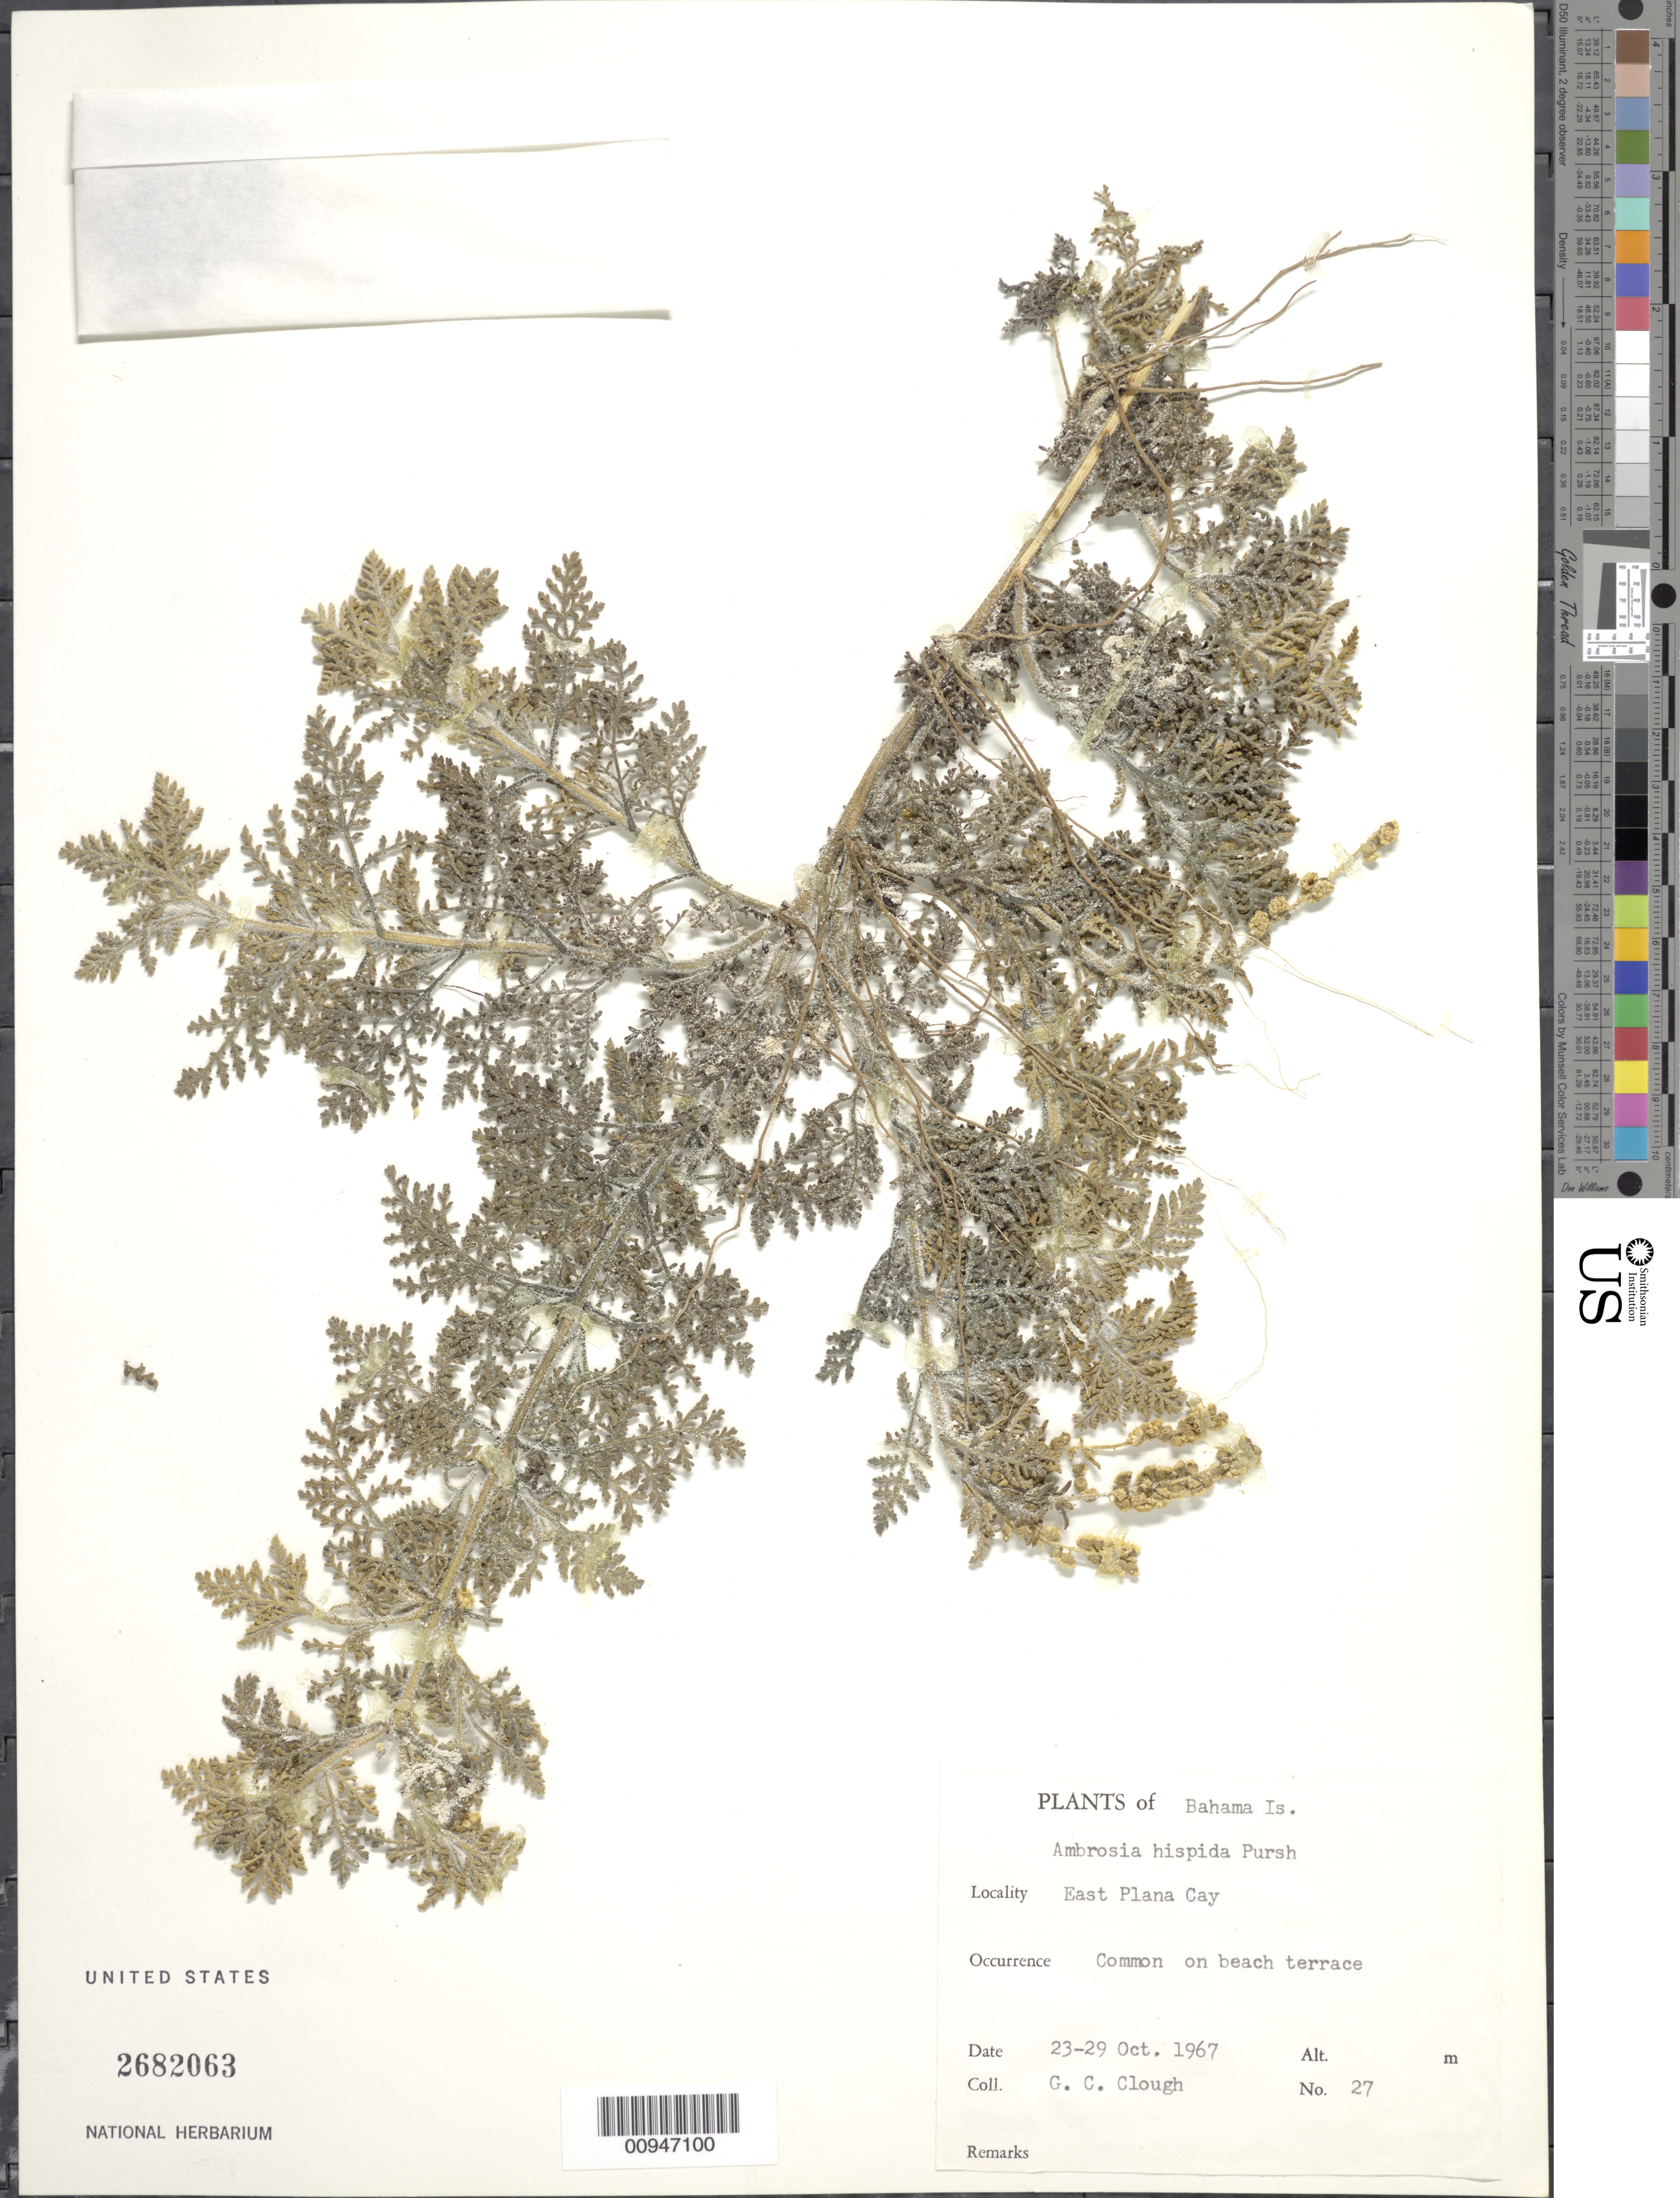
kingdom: Plantae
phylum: Tracheophyta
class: Magnoliopsida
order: Asterales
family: Asteraceae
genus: Ambrosia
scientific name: Ambrosia hispida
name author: Pursh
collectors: G. Clough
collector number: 27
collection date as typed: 23 Oct 1967 to 29 Oct 1967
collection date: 1967-10-23/1967-10-29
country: Bahamas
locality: East Plana Cay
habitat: Beach terrace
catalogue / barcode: US 2682063